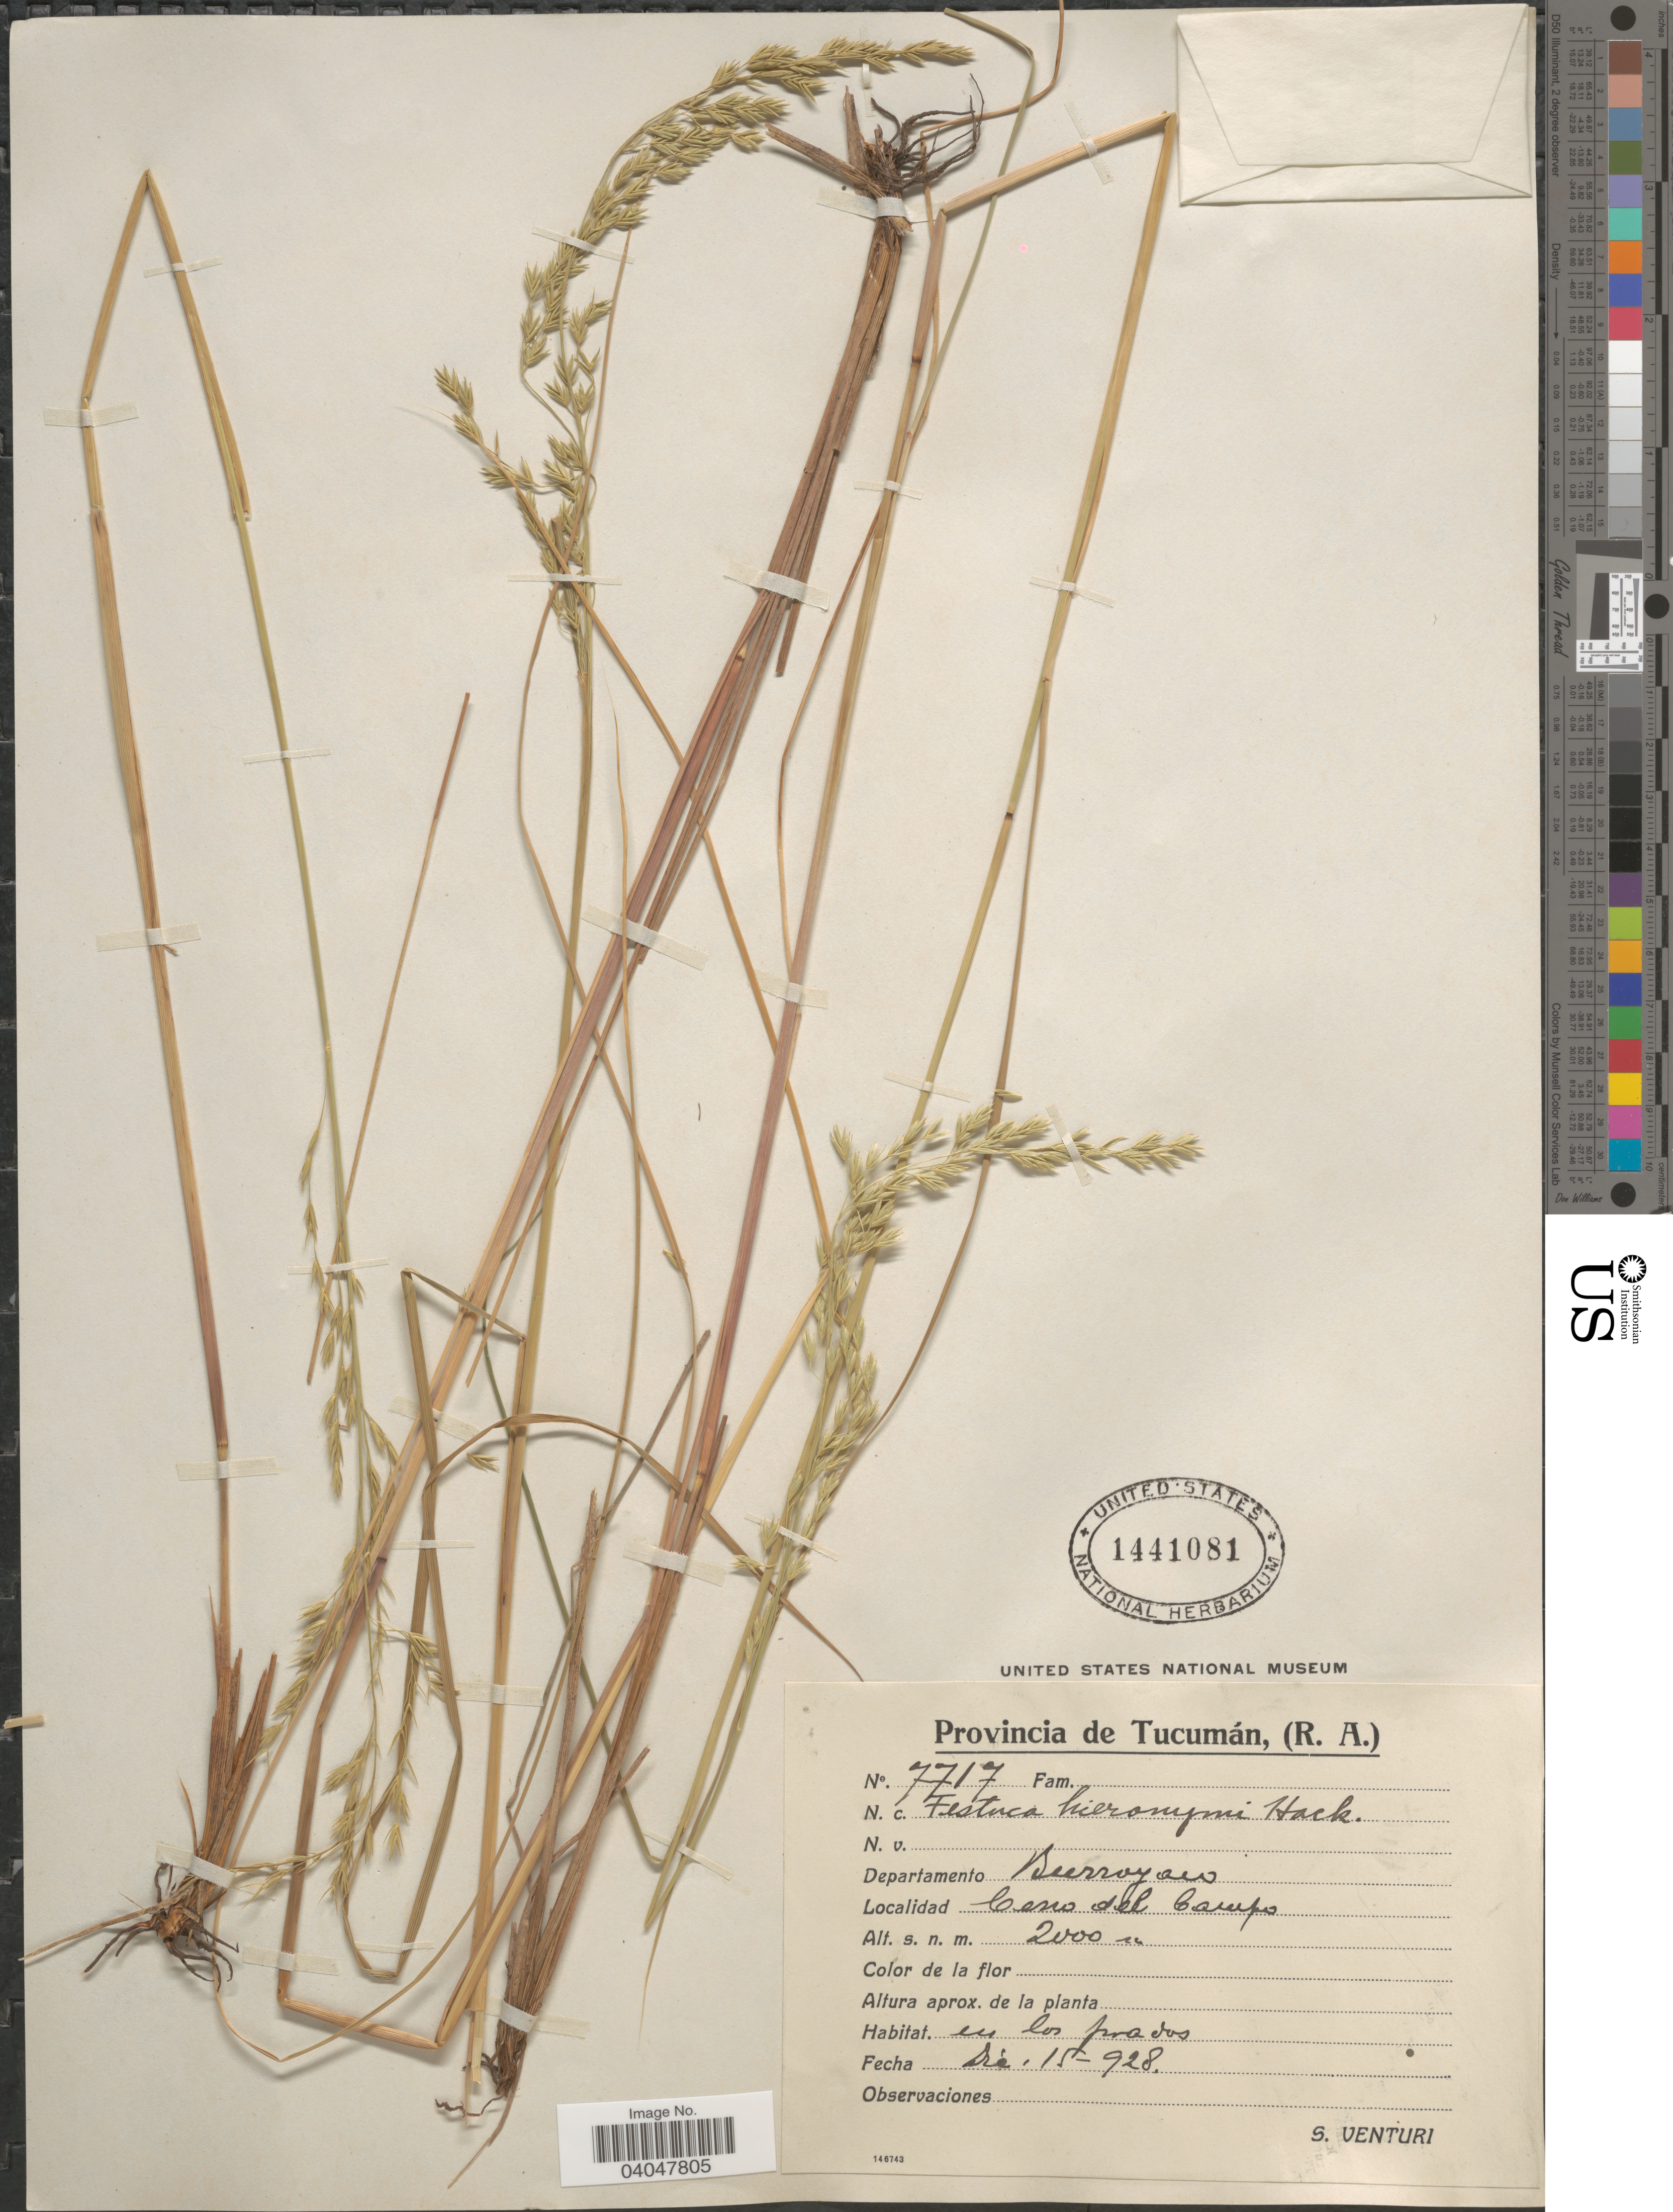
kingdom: Plantae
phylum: Tracheophyta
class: Liliopsida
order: Poales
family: Poaceae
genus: Festuca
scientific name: Festuca hieronymi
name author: Hack.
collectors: S. Venturi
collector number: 7717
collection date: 1928-12-15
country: Argentina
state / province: Tucuman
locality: Departamento Burruyacú. Cerro del Campo.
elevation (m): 2000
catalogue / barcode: US 1441081